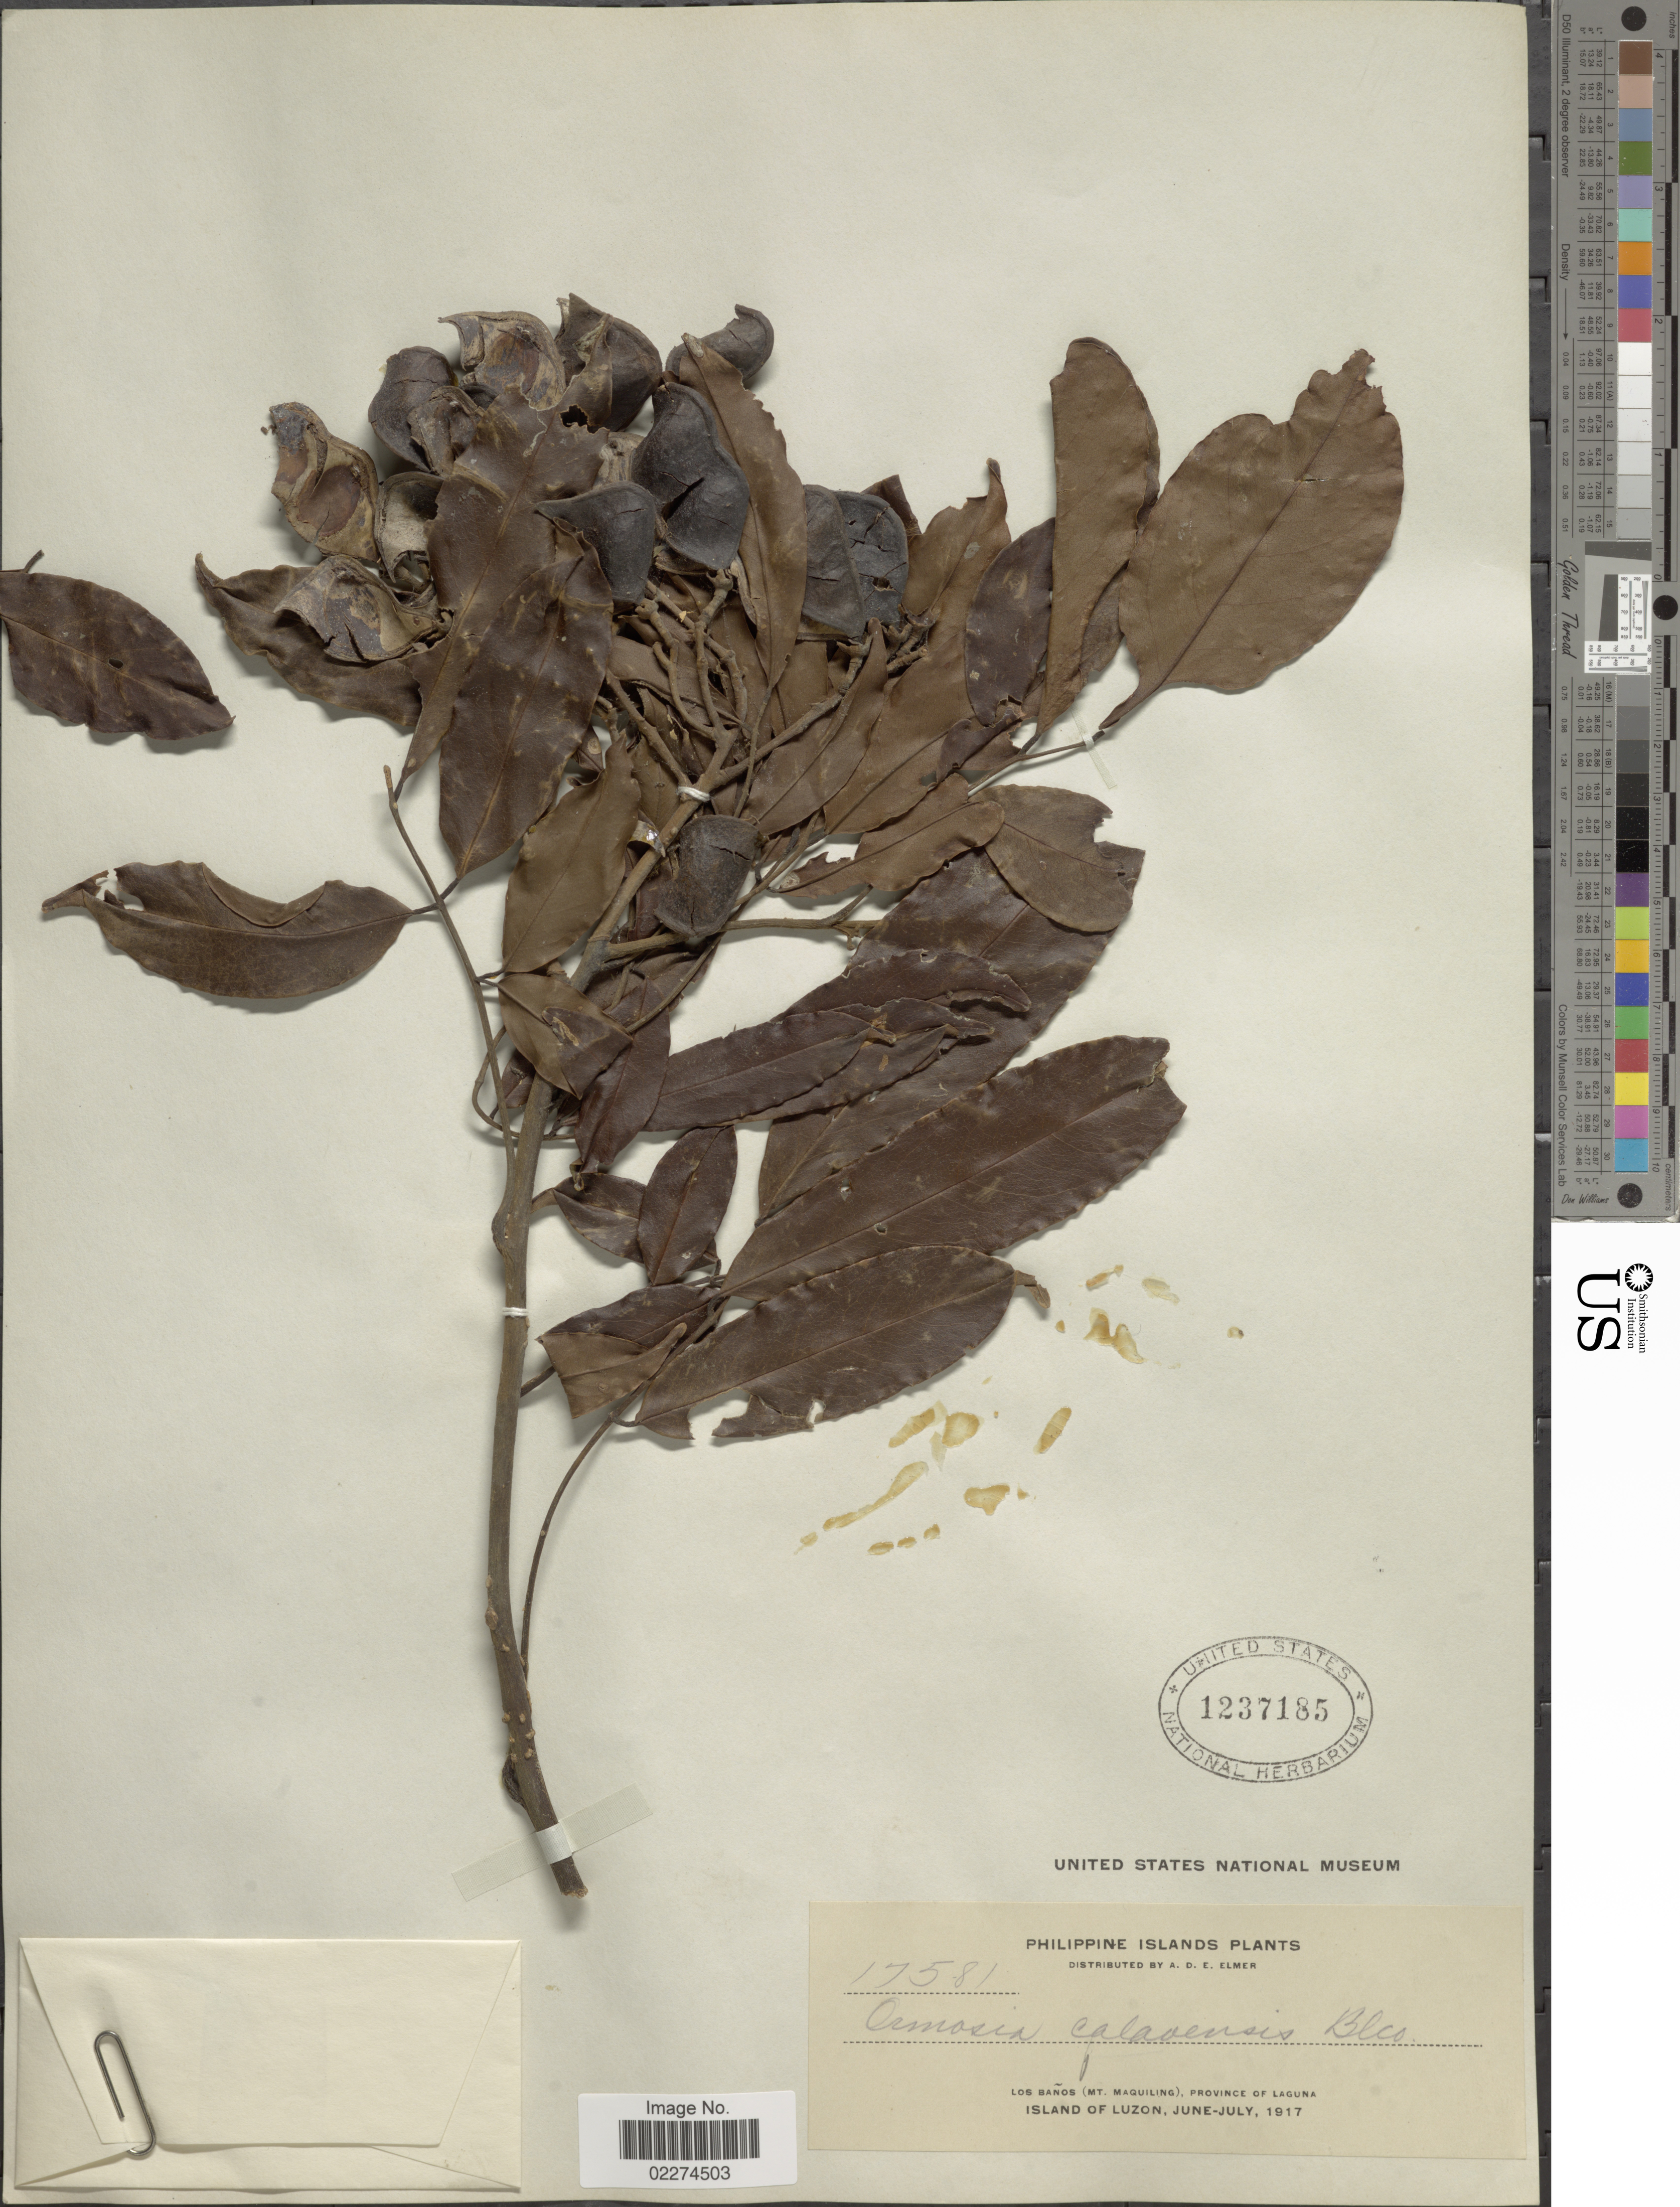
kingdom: Plantae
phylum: Tracheophyta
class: Magnoliopsida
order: Fabales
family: Fabaceae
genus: Ormosia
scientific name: Ormosia calavensis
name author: Azaola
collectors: A. D. E. Elmer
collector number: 17581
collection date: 1917-06/1917-07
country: Philippines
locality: Philippine Islands;, Los Banos (Mt. Maguiling) , Province of laguna, Island of Luzon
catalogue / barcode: US 1237185